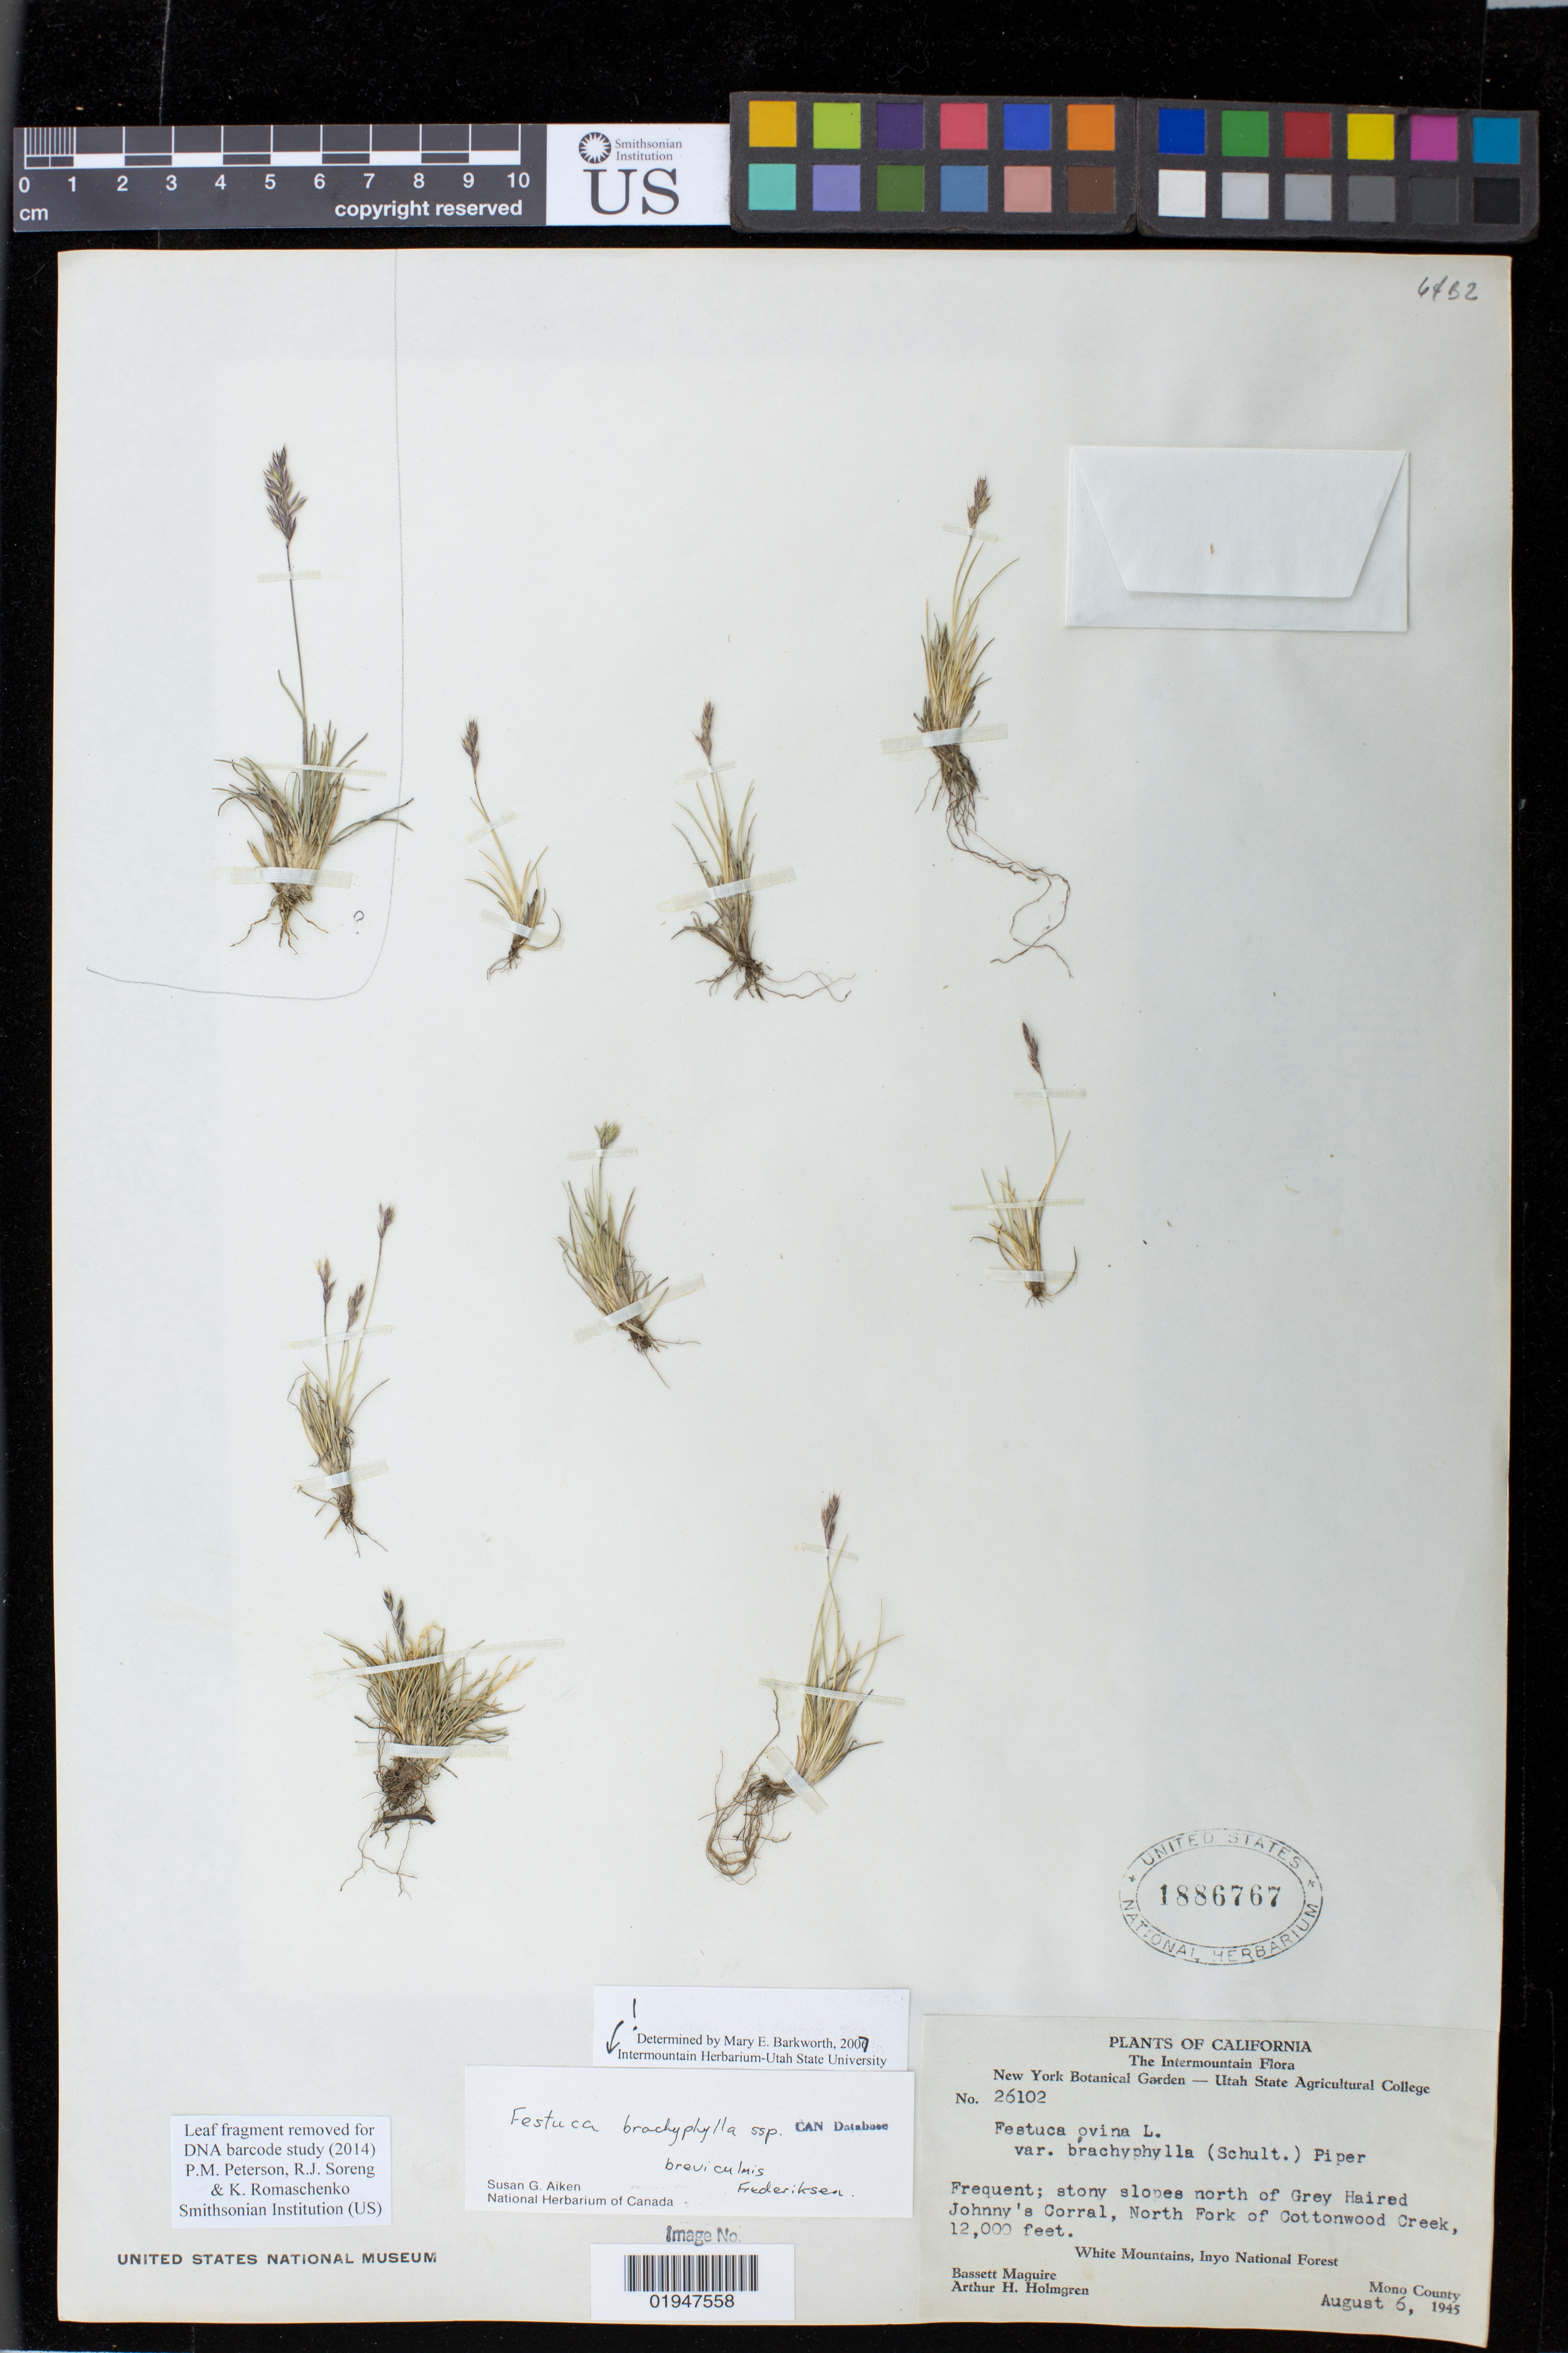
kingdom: Plantae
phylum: Tracheophyta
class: Liliopsida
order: Poales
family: Poaceae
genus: Festuca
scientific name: Festuca brachyphylla subsp. brachyphylla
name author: Schult. & Schult. f.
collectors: B. Maguire & A. H. Holmgren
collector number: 26102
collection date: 1945-08-06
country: United States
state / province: California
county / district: Mono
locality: North of Grey Haired Johnny's Corral, North Fork of Cottonwood Creek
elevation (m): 3658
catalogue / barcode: US 1886767